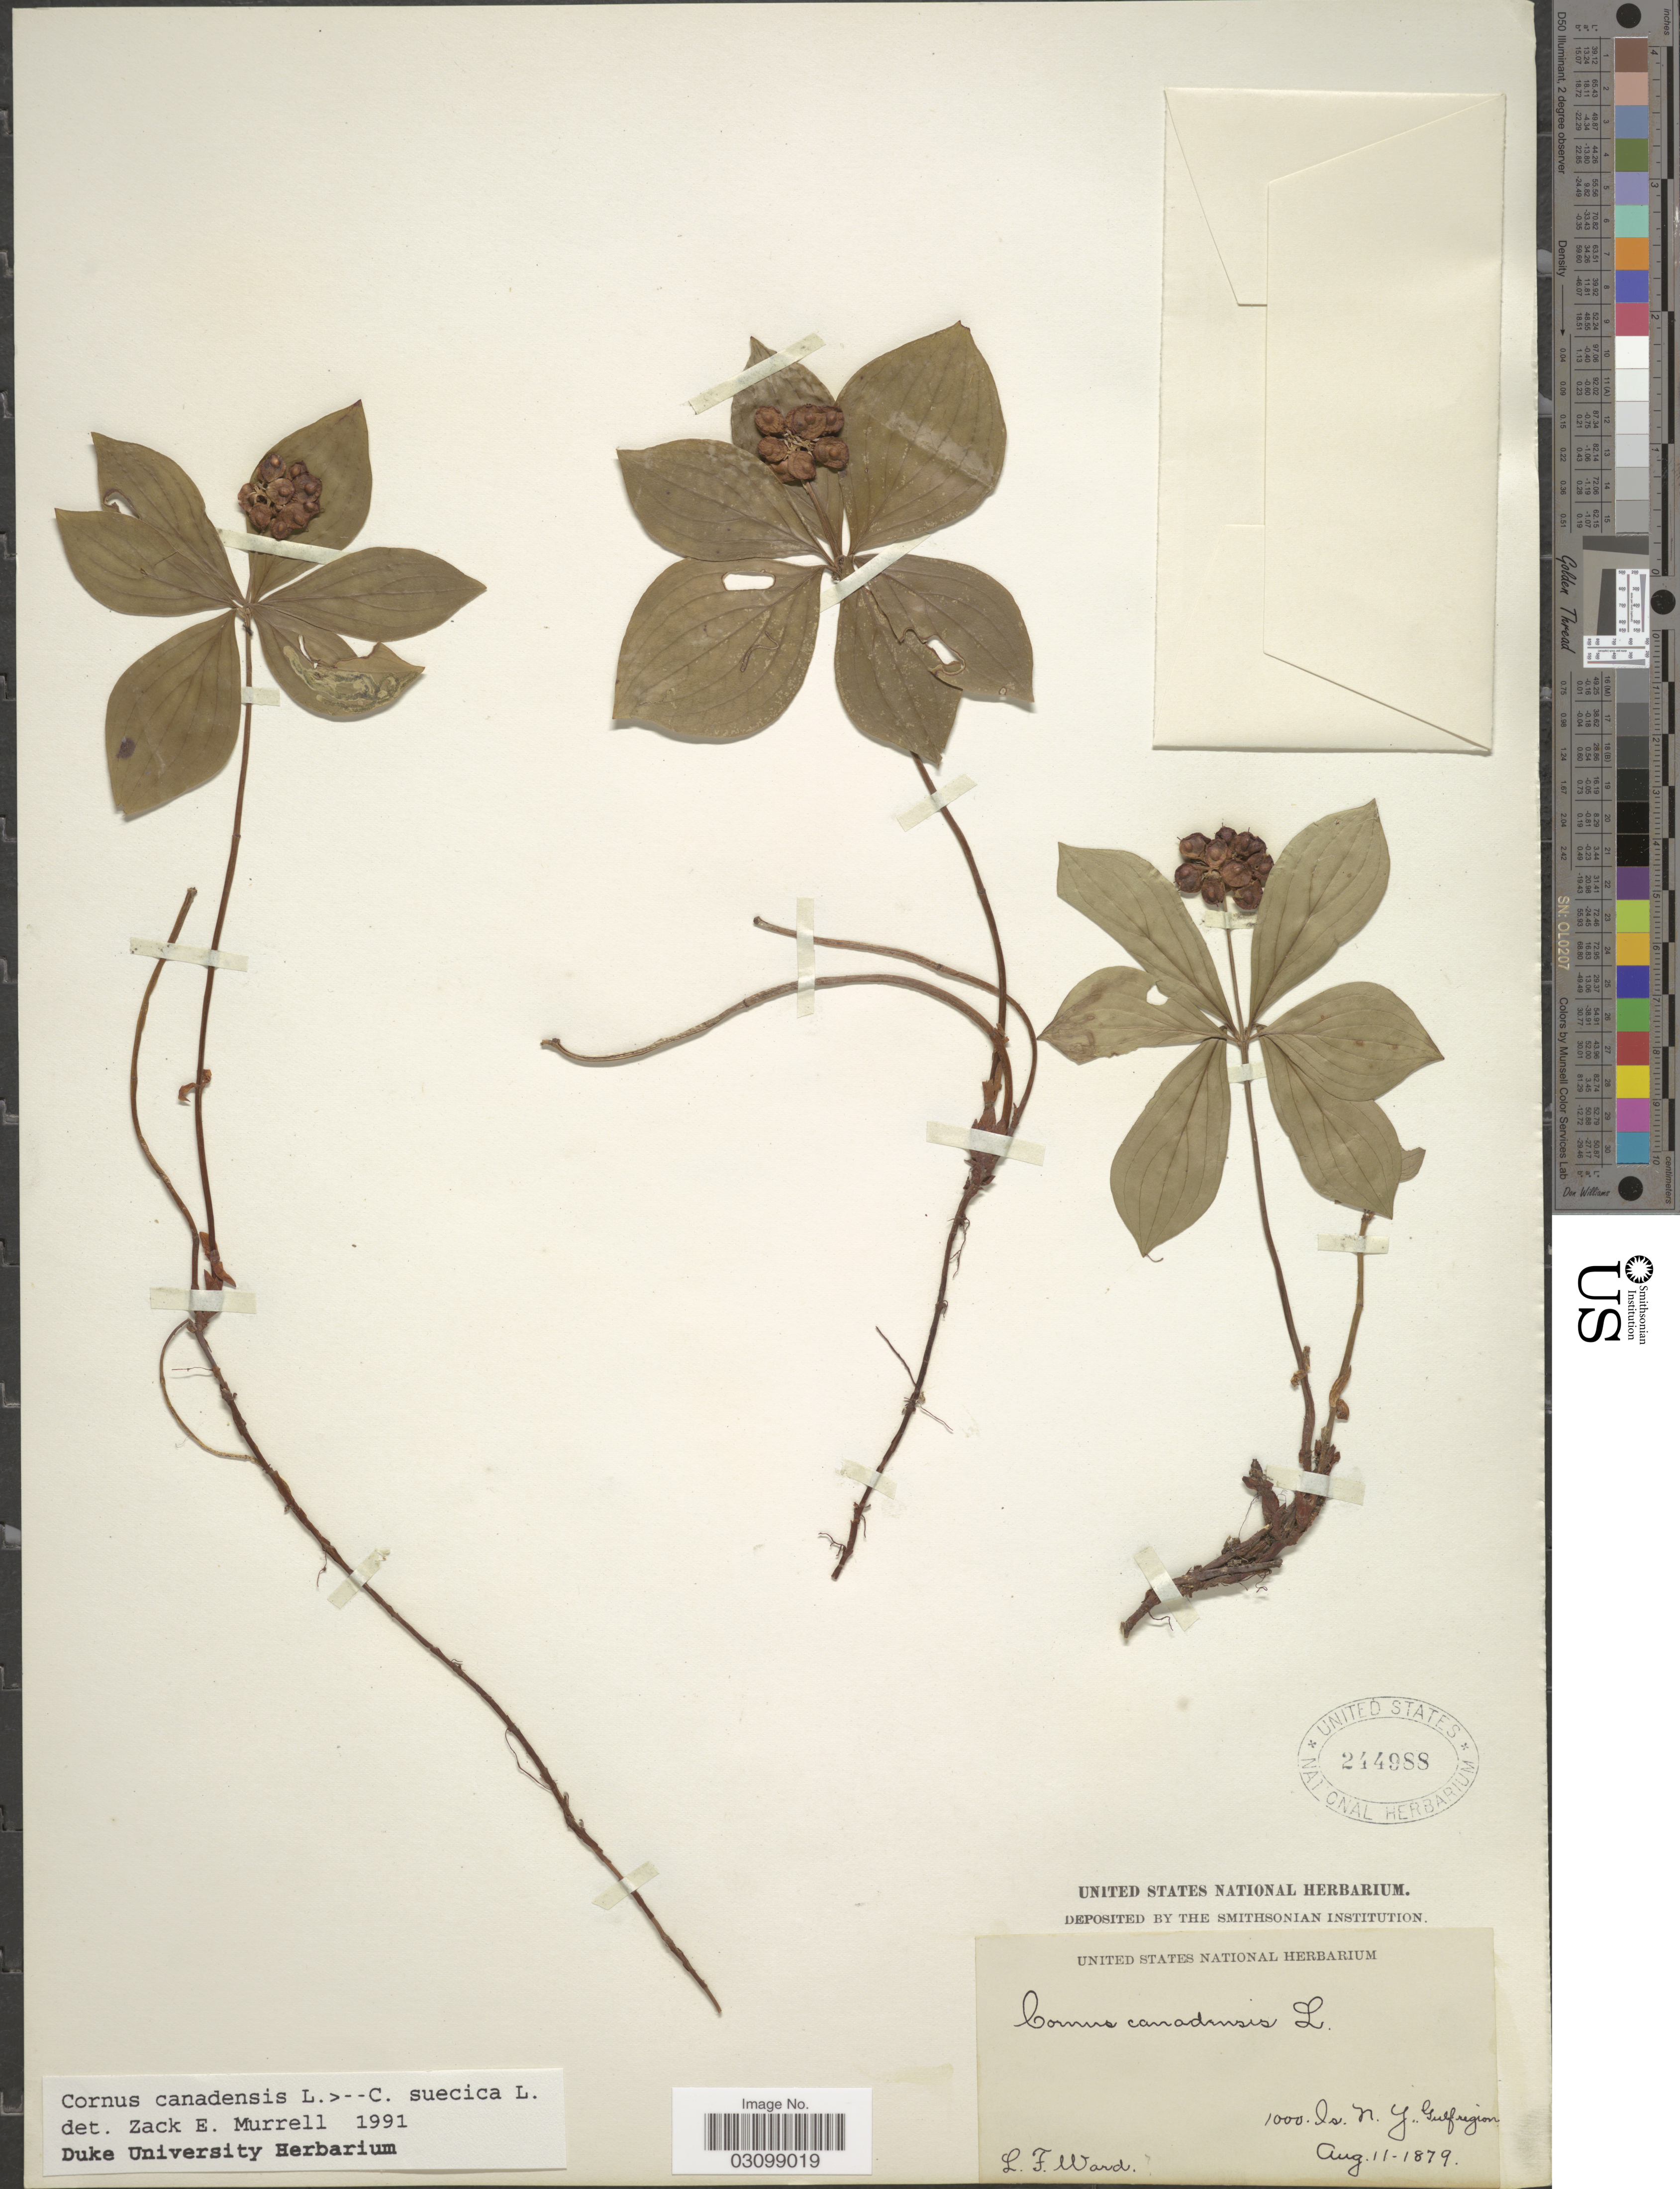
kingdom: Plantae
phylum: Tracheophyta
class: Magnoliopsida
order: Cornales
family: Cornaceae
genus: Cornus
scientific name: Cornus sp.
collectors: L. Ward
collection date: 1879-08-11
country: United States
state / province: New York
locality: Isl. N.Y., Gulf region.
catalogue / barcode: US 244988